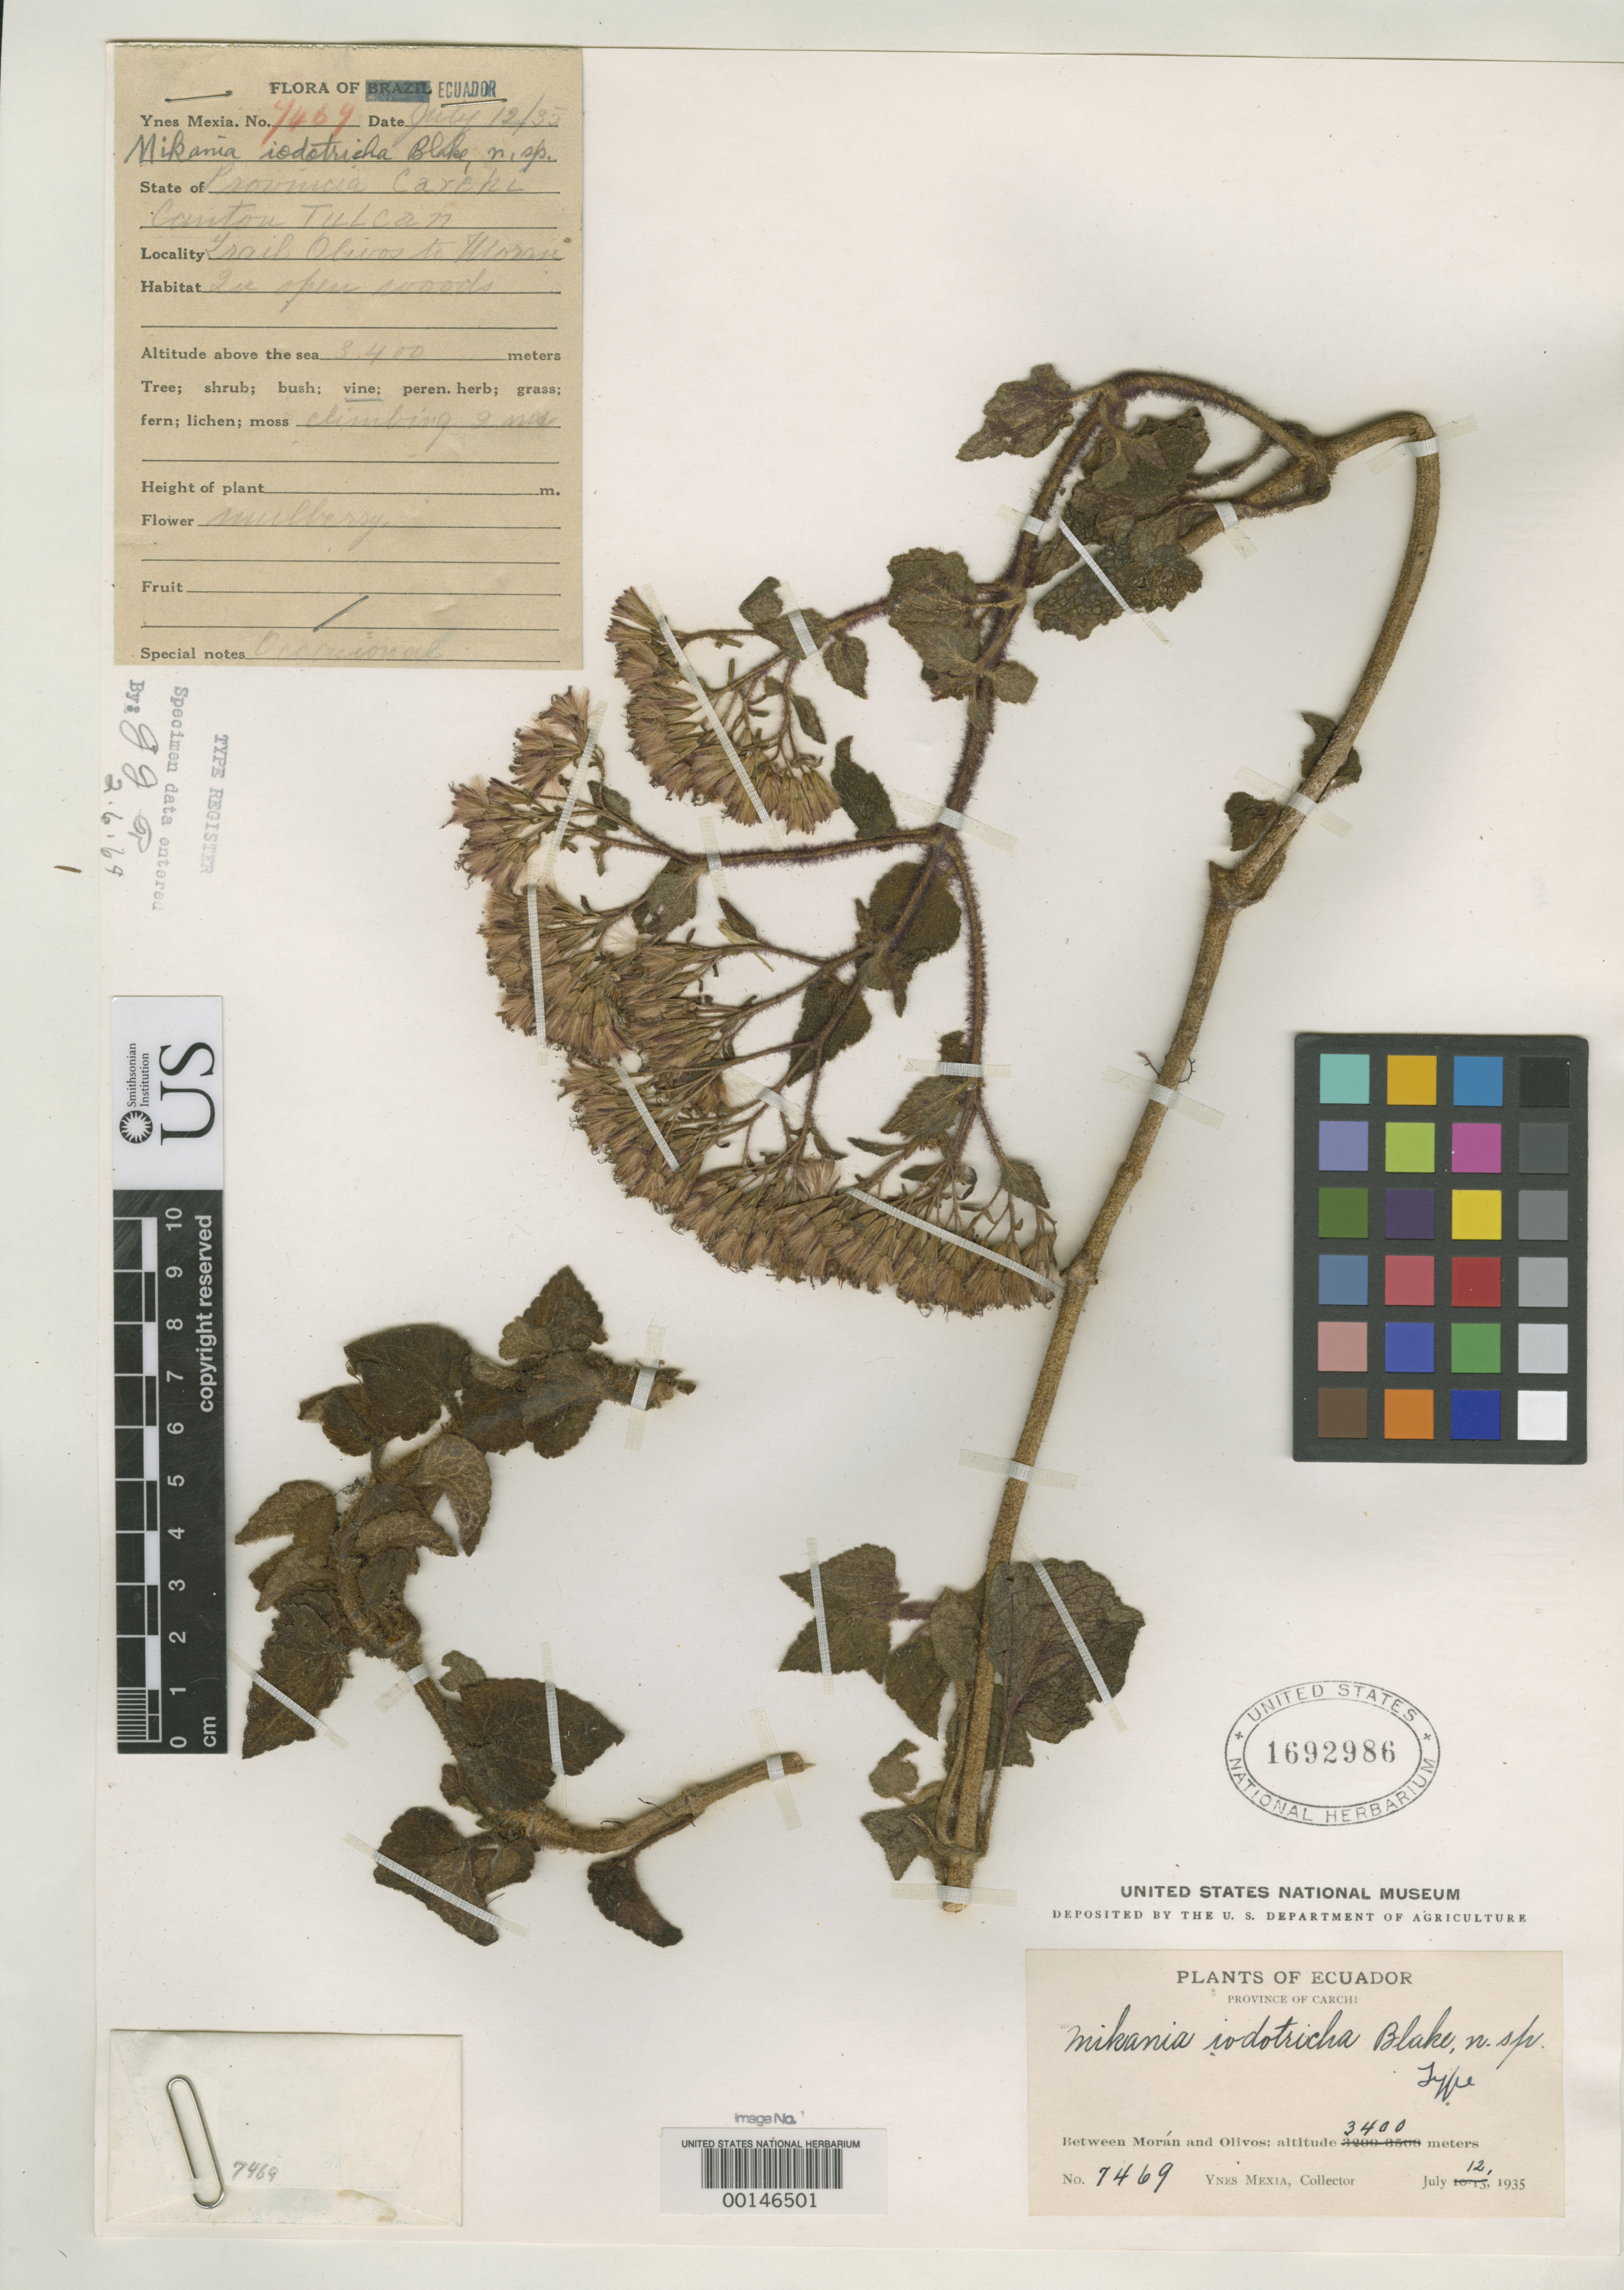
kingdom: Plantae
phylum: Tracheophyta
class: Magnoliopsida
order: Asterales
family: Asteraceae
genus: Mikania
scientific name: Mikania iodotricha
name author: S.F. Blake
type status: Holotype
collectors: Y. Mexia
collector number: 7469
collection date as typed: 12 Jul 1935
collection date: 1935-07-12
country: Ecuador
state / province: Carchi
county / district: Tulcán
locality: Between Moran and Olivos.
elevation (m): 3400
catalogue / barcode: US 1692986